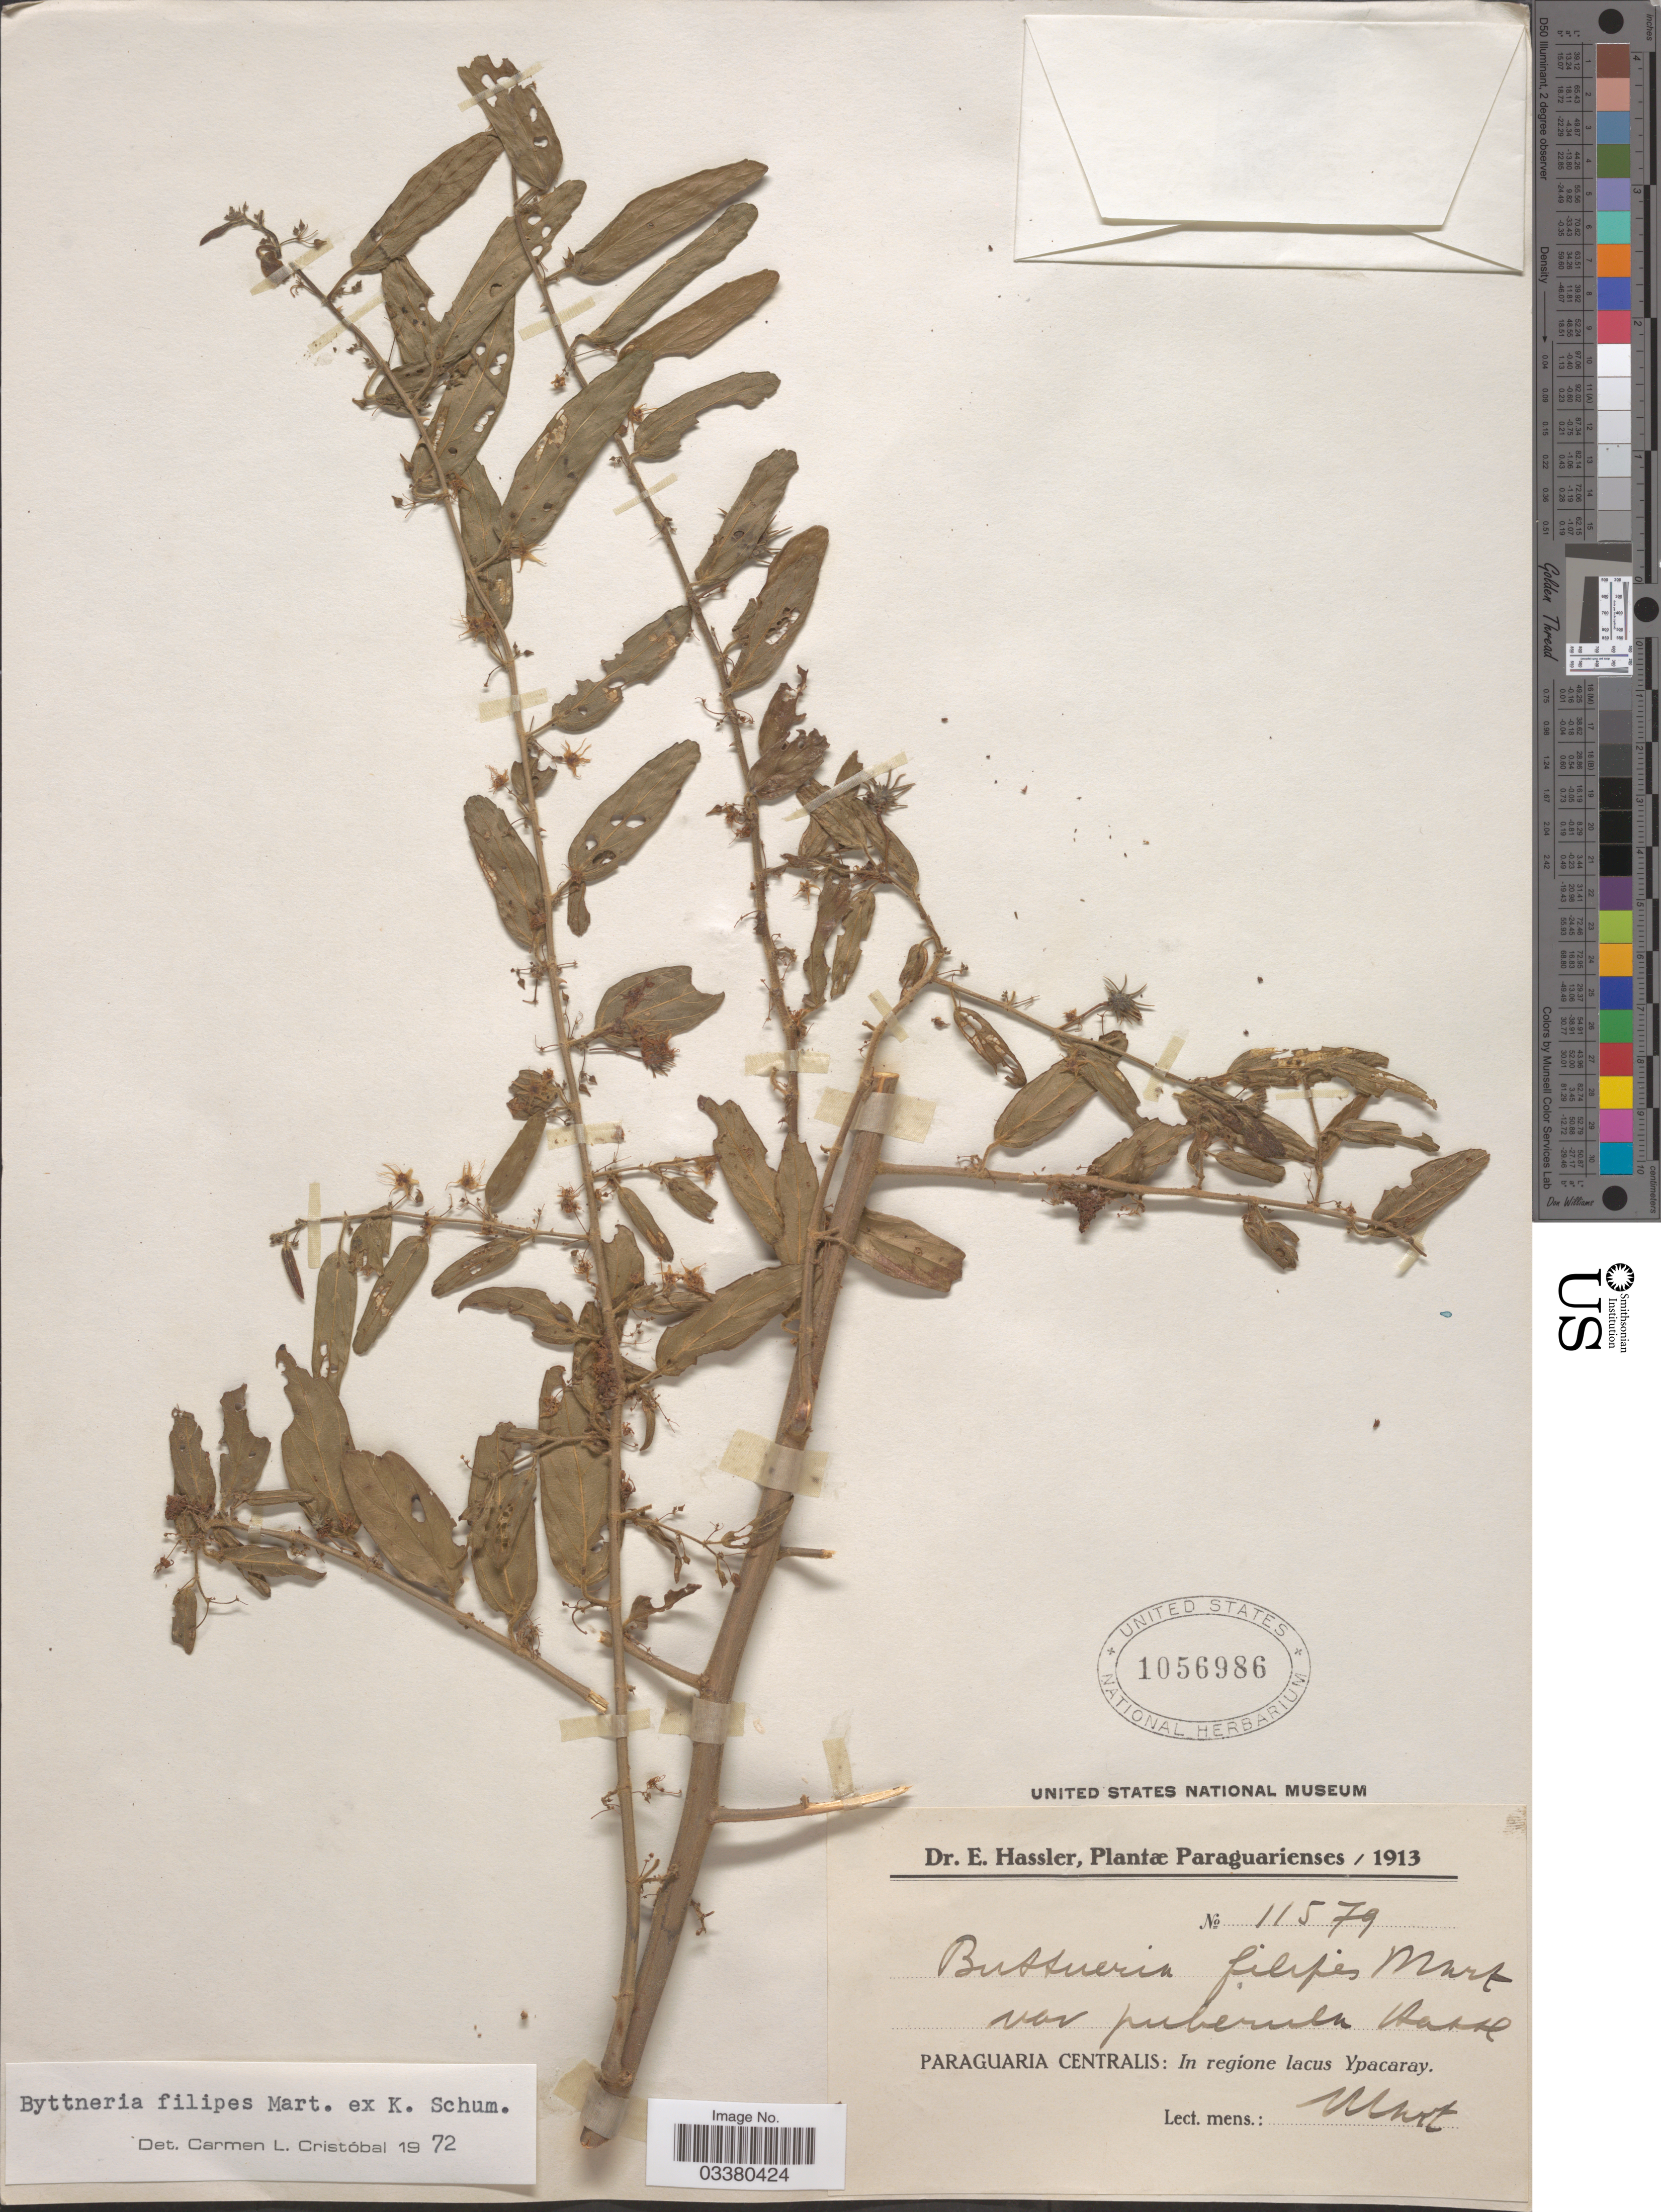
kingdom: Plantae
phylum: Tracheophyta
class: Magnoliopsida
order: Malvales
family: Malvaceae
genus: Byttneria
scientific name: Byttneria filipes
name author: C. Mart. ex K. Schum.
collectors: E. Hassler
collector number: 11579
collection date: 1913-03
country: Paraguay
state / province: Paraguari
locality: Paraguaria Centralis: In regione lacus Ypacaray.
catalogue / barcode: US 1056986